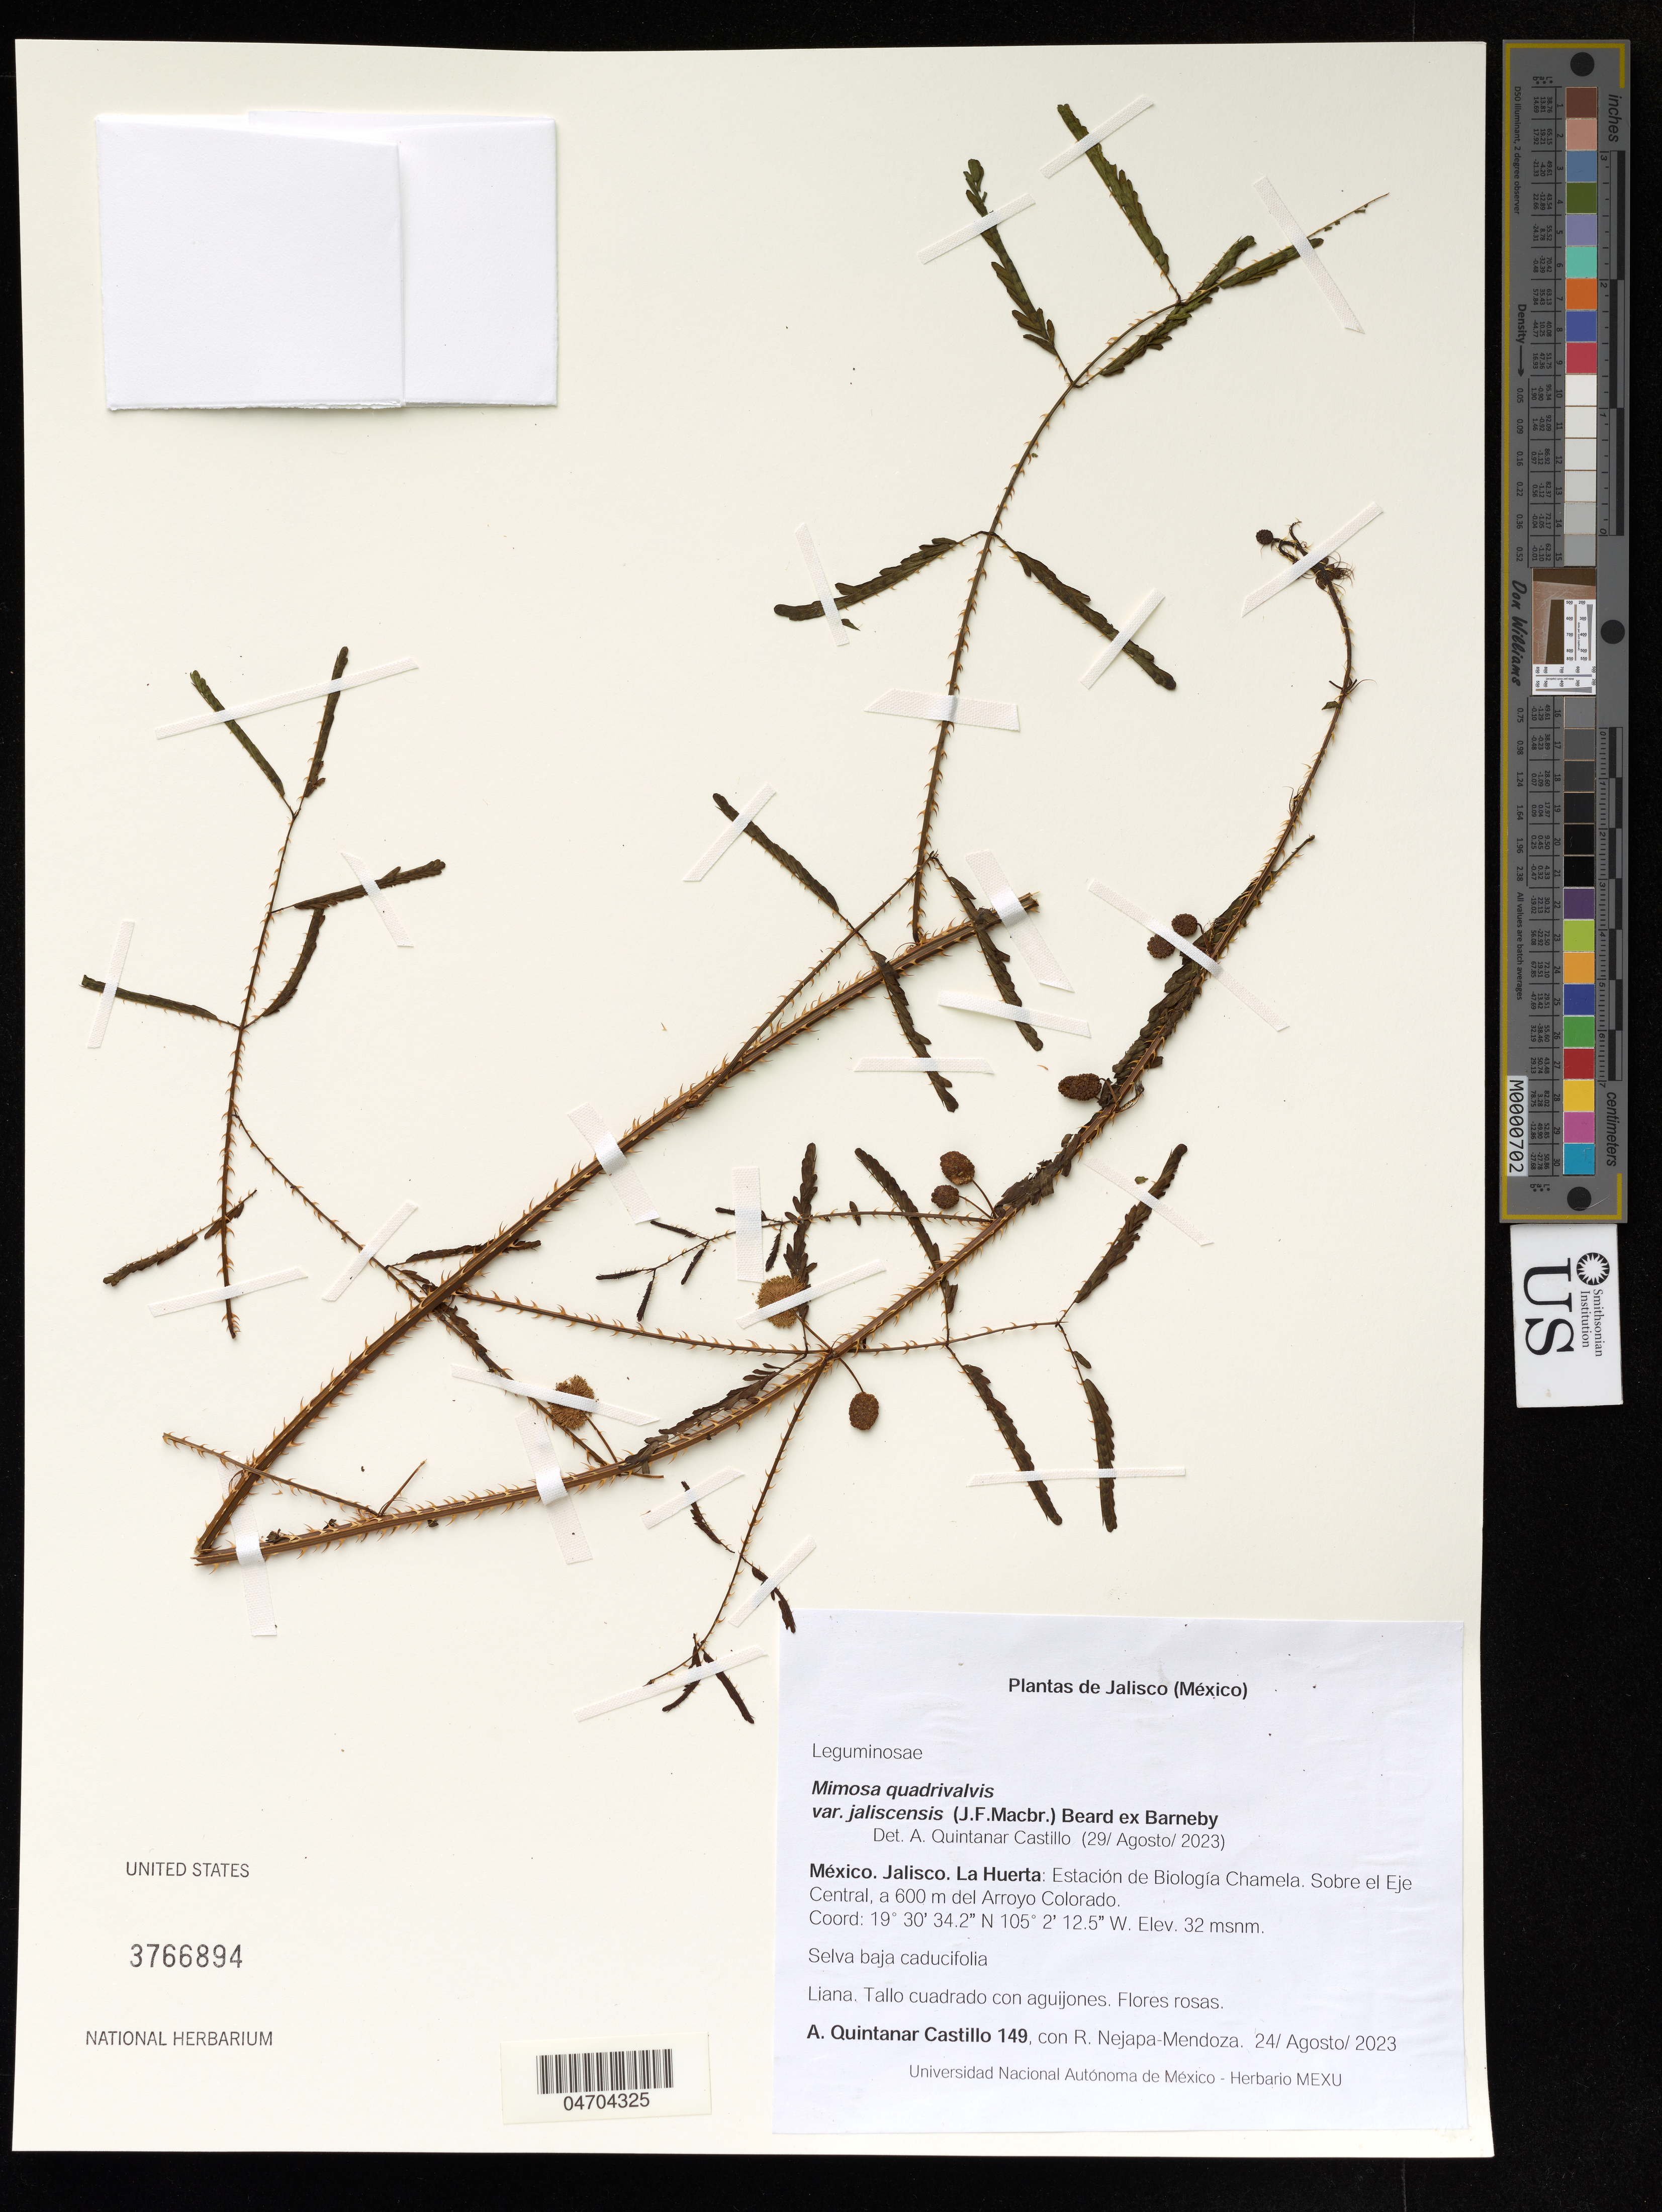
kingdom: Plantae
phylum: Tracheophyta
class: Magnoliopsida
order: Fabales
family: Fabaceae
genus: Mimosa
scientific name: Mimosa quadrivalvis var. jalicensis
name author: (J.F. Macbr.) Beard ex Barneby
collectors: A. Quintanar Castillo & R. Nejapa-Mendoza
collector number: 149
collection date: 2023-08-24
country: Mexico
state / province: Jalisco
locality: La Huerta: Estación de Biología Chamela, Sobre el Eje Central, a 600 m del Arroyo Colorado.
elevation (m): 32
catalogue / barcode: US 3766894